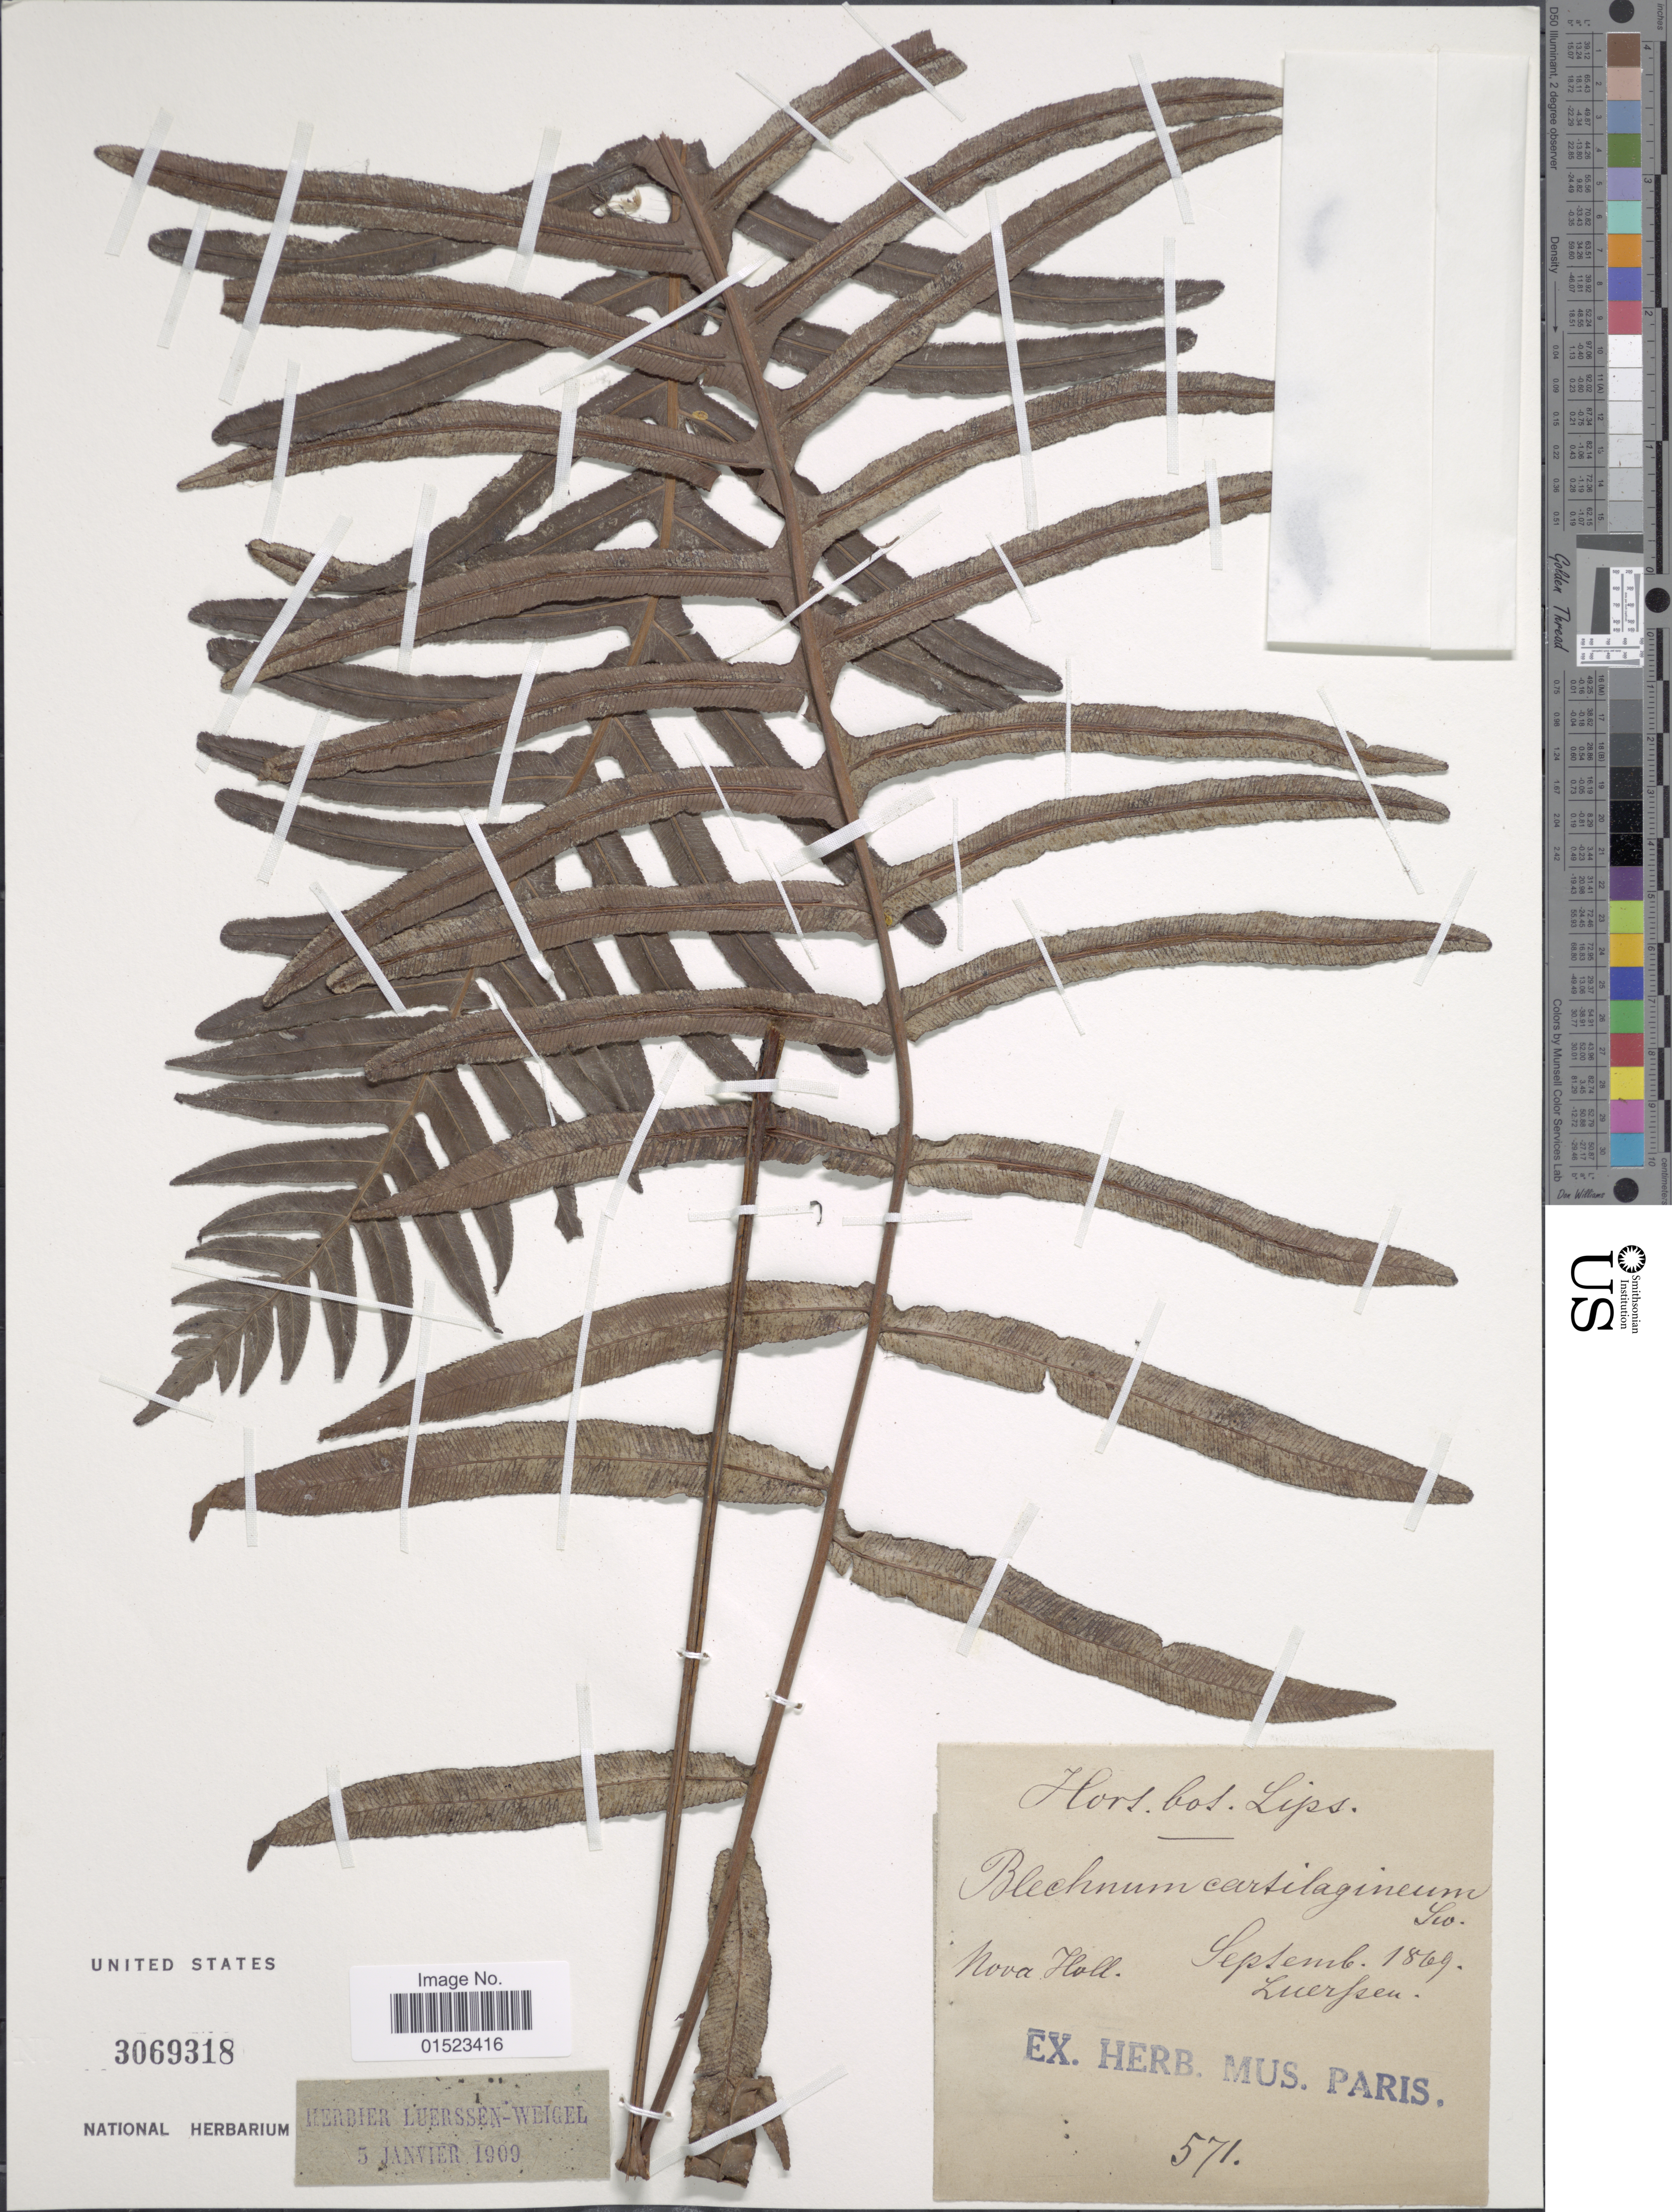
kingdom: Plantae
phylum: Tracheophyta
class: Polypodiopsida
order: Polypodiales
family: Blechnaceae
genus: Blechnum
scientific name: Blechnum cartilagineum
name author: Sw.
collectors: ex herb. Mus. Paris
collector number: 571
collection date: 1869-09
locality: Nova Hall, Luerfsue [interpreted]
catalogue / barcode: US 3069318